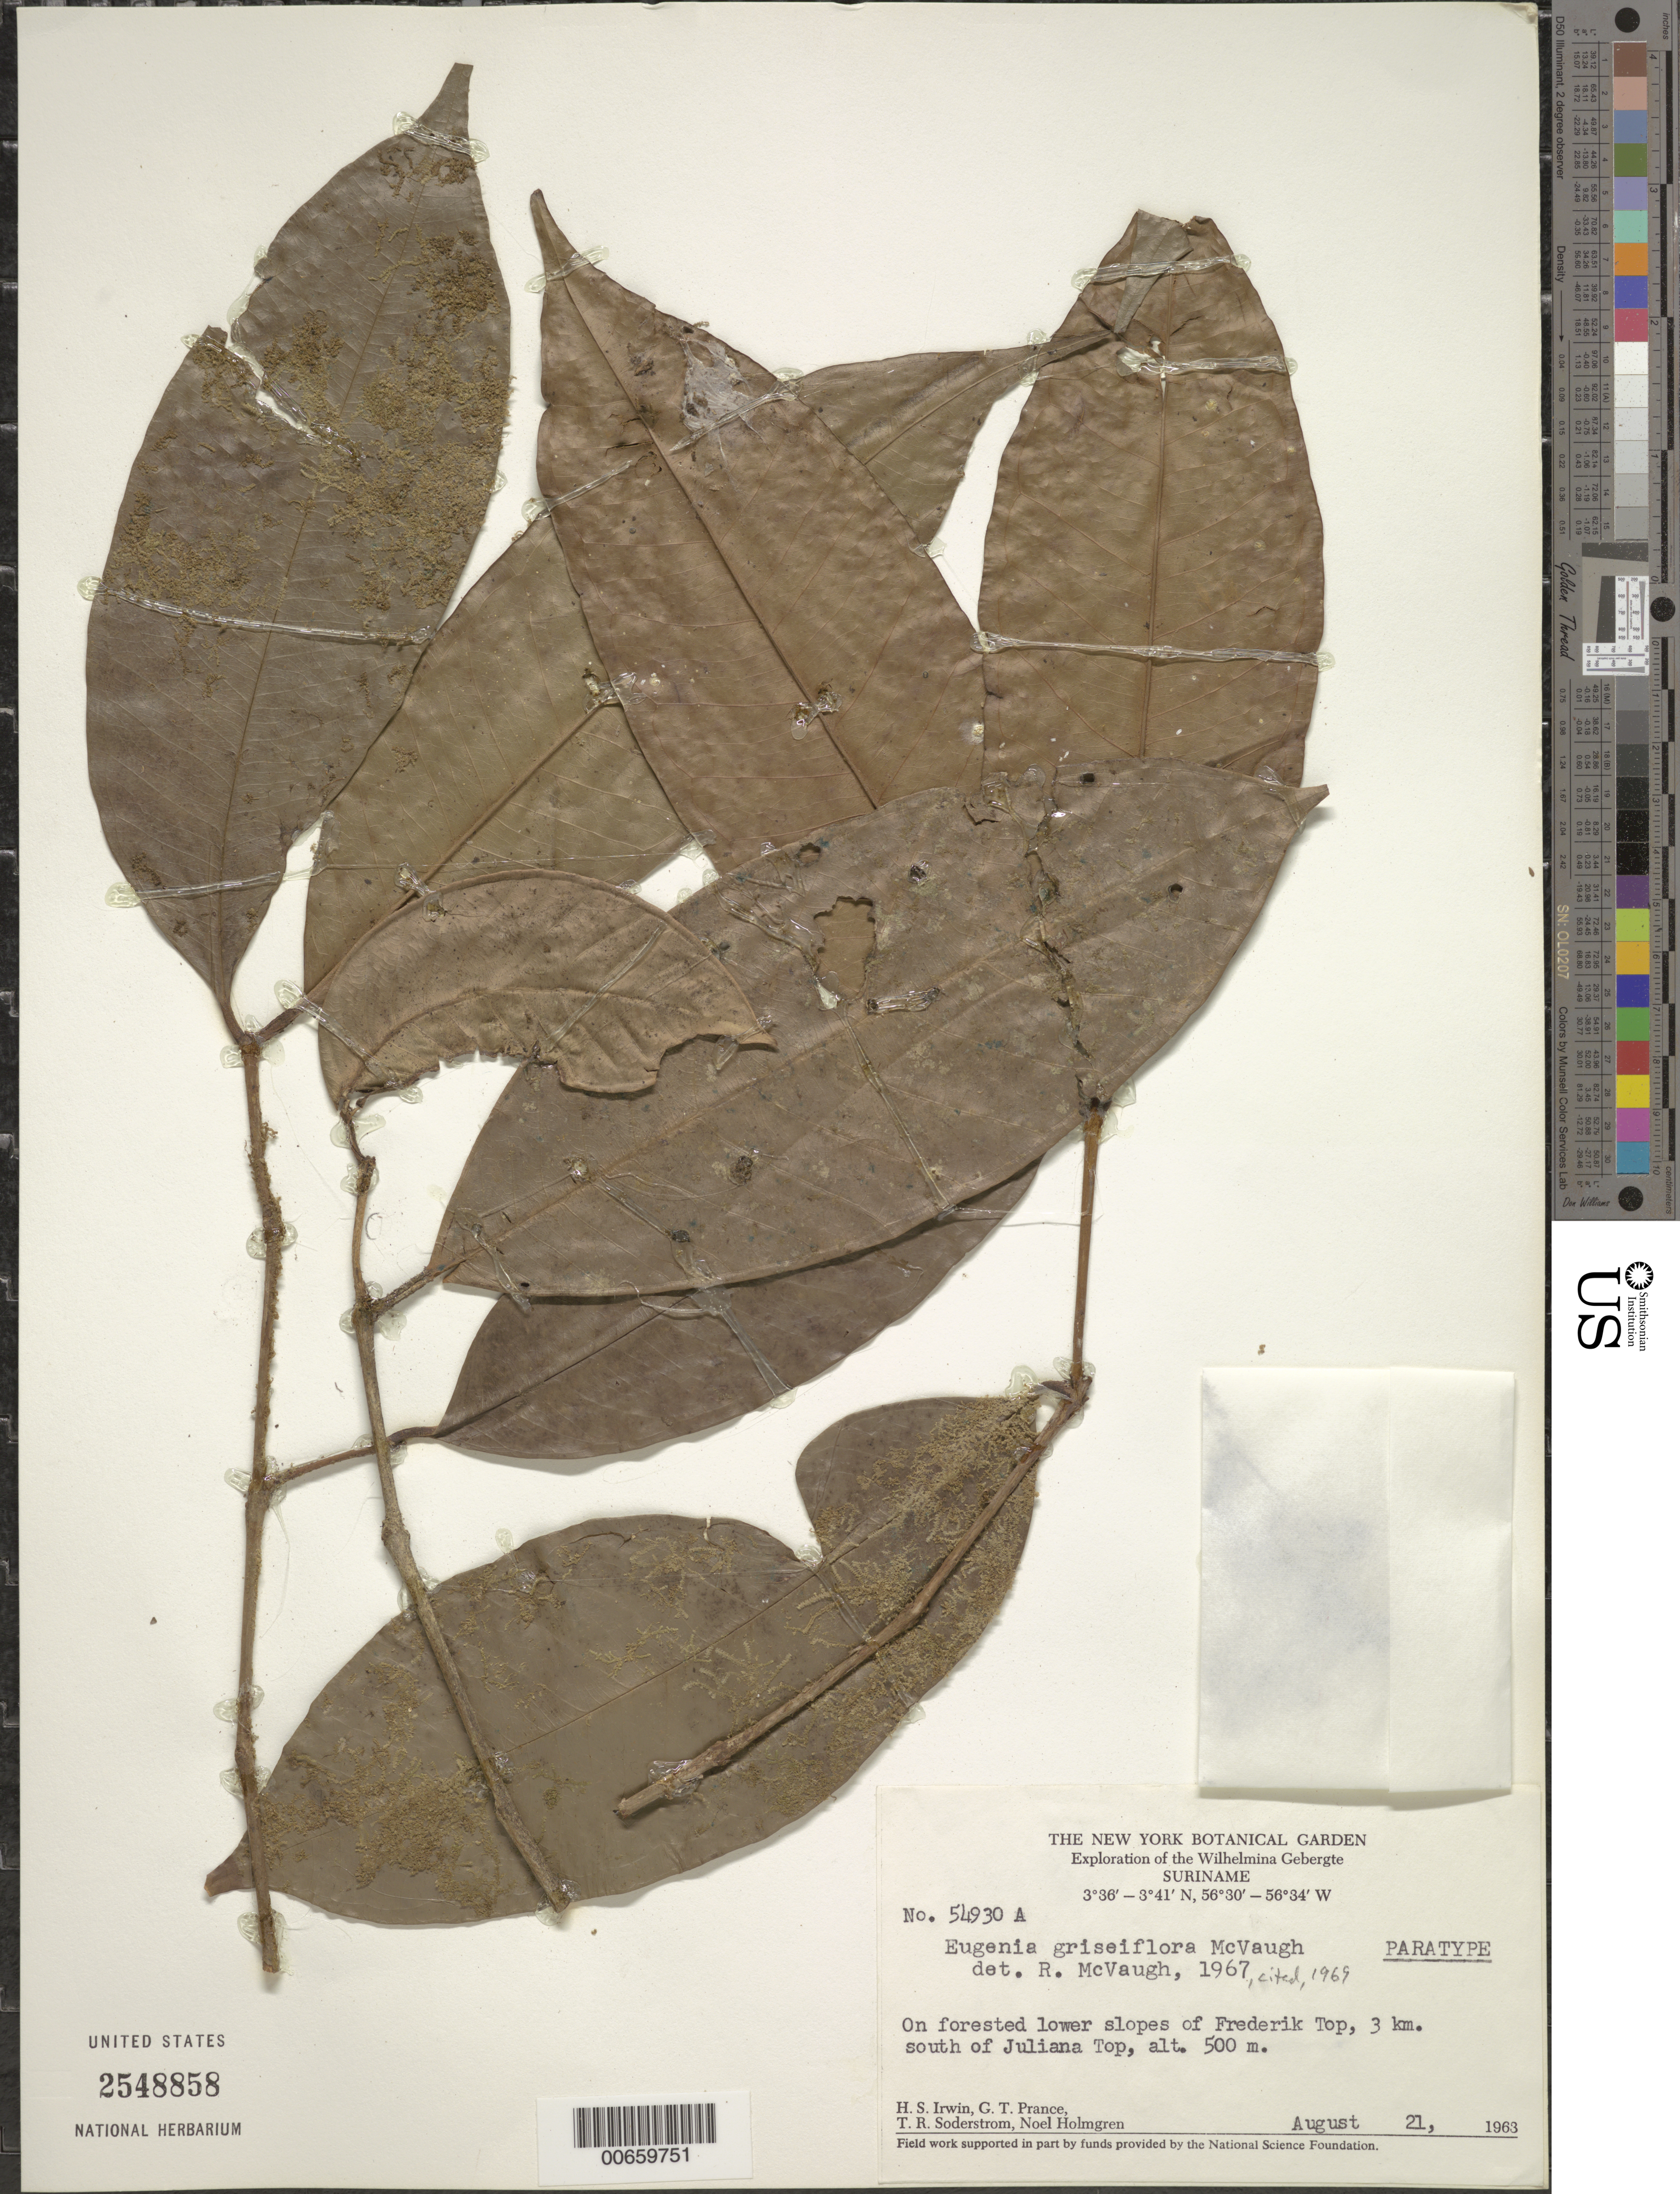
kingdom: Plantae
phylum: Tracheophyta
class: Magnoliopsida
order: Myrtales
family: Myrtaceae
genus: Eugenia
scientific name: Eugenia griseiflora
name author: McVaugh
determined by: McVaugh, R.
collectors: H. Irwin, G. T. Prance, T. R. Soderstrom & N. H. Holmgren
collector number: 54930 A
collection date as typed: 21-Aug-63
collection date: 1963-08-21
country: Suriname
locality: Frederik Top, slopes of, 3 km S of Juliana Top, Wilhelmina Gebergte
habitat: Forested lower slopes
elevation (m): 500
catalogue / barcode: US 2548858